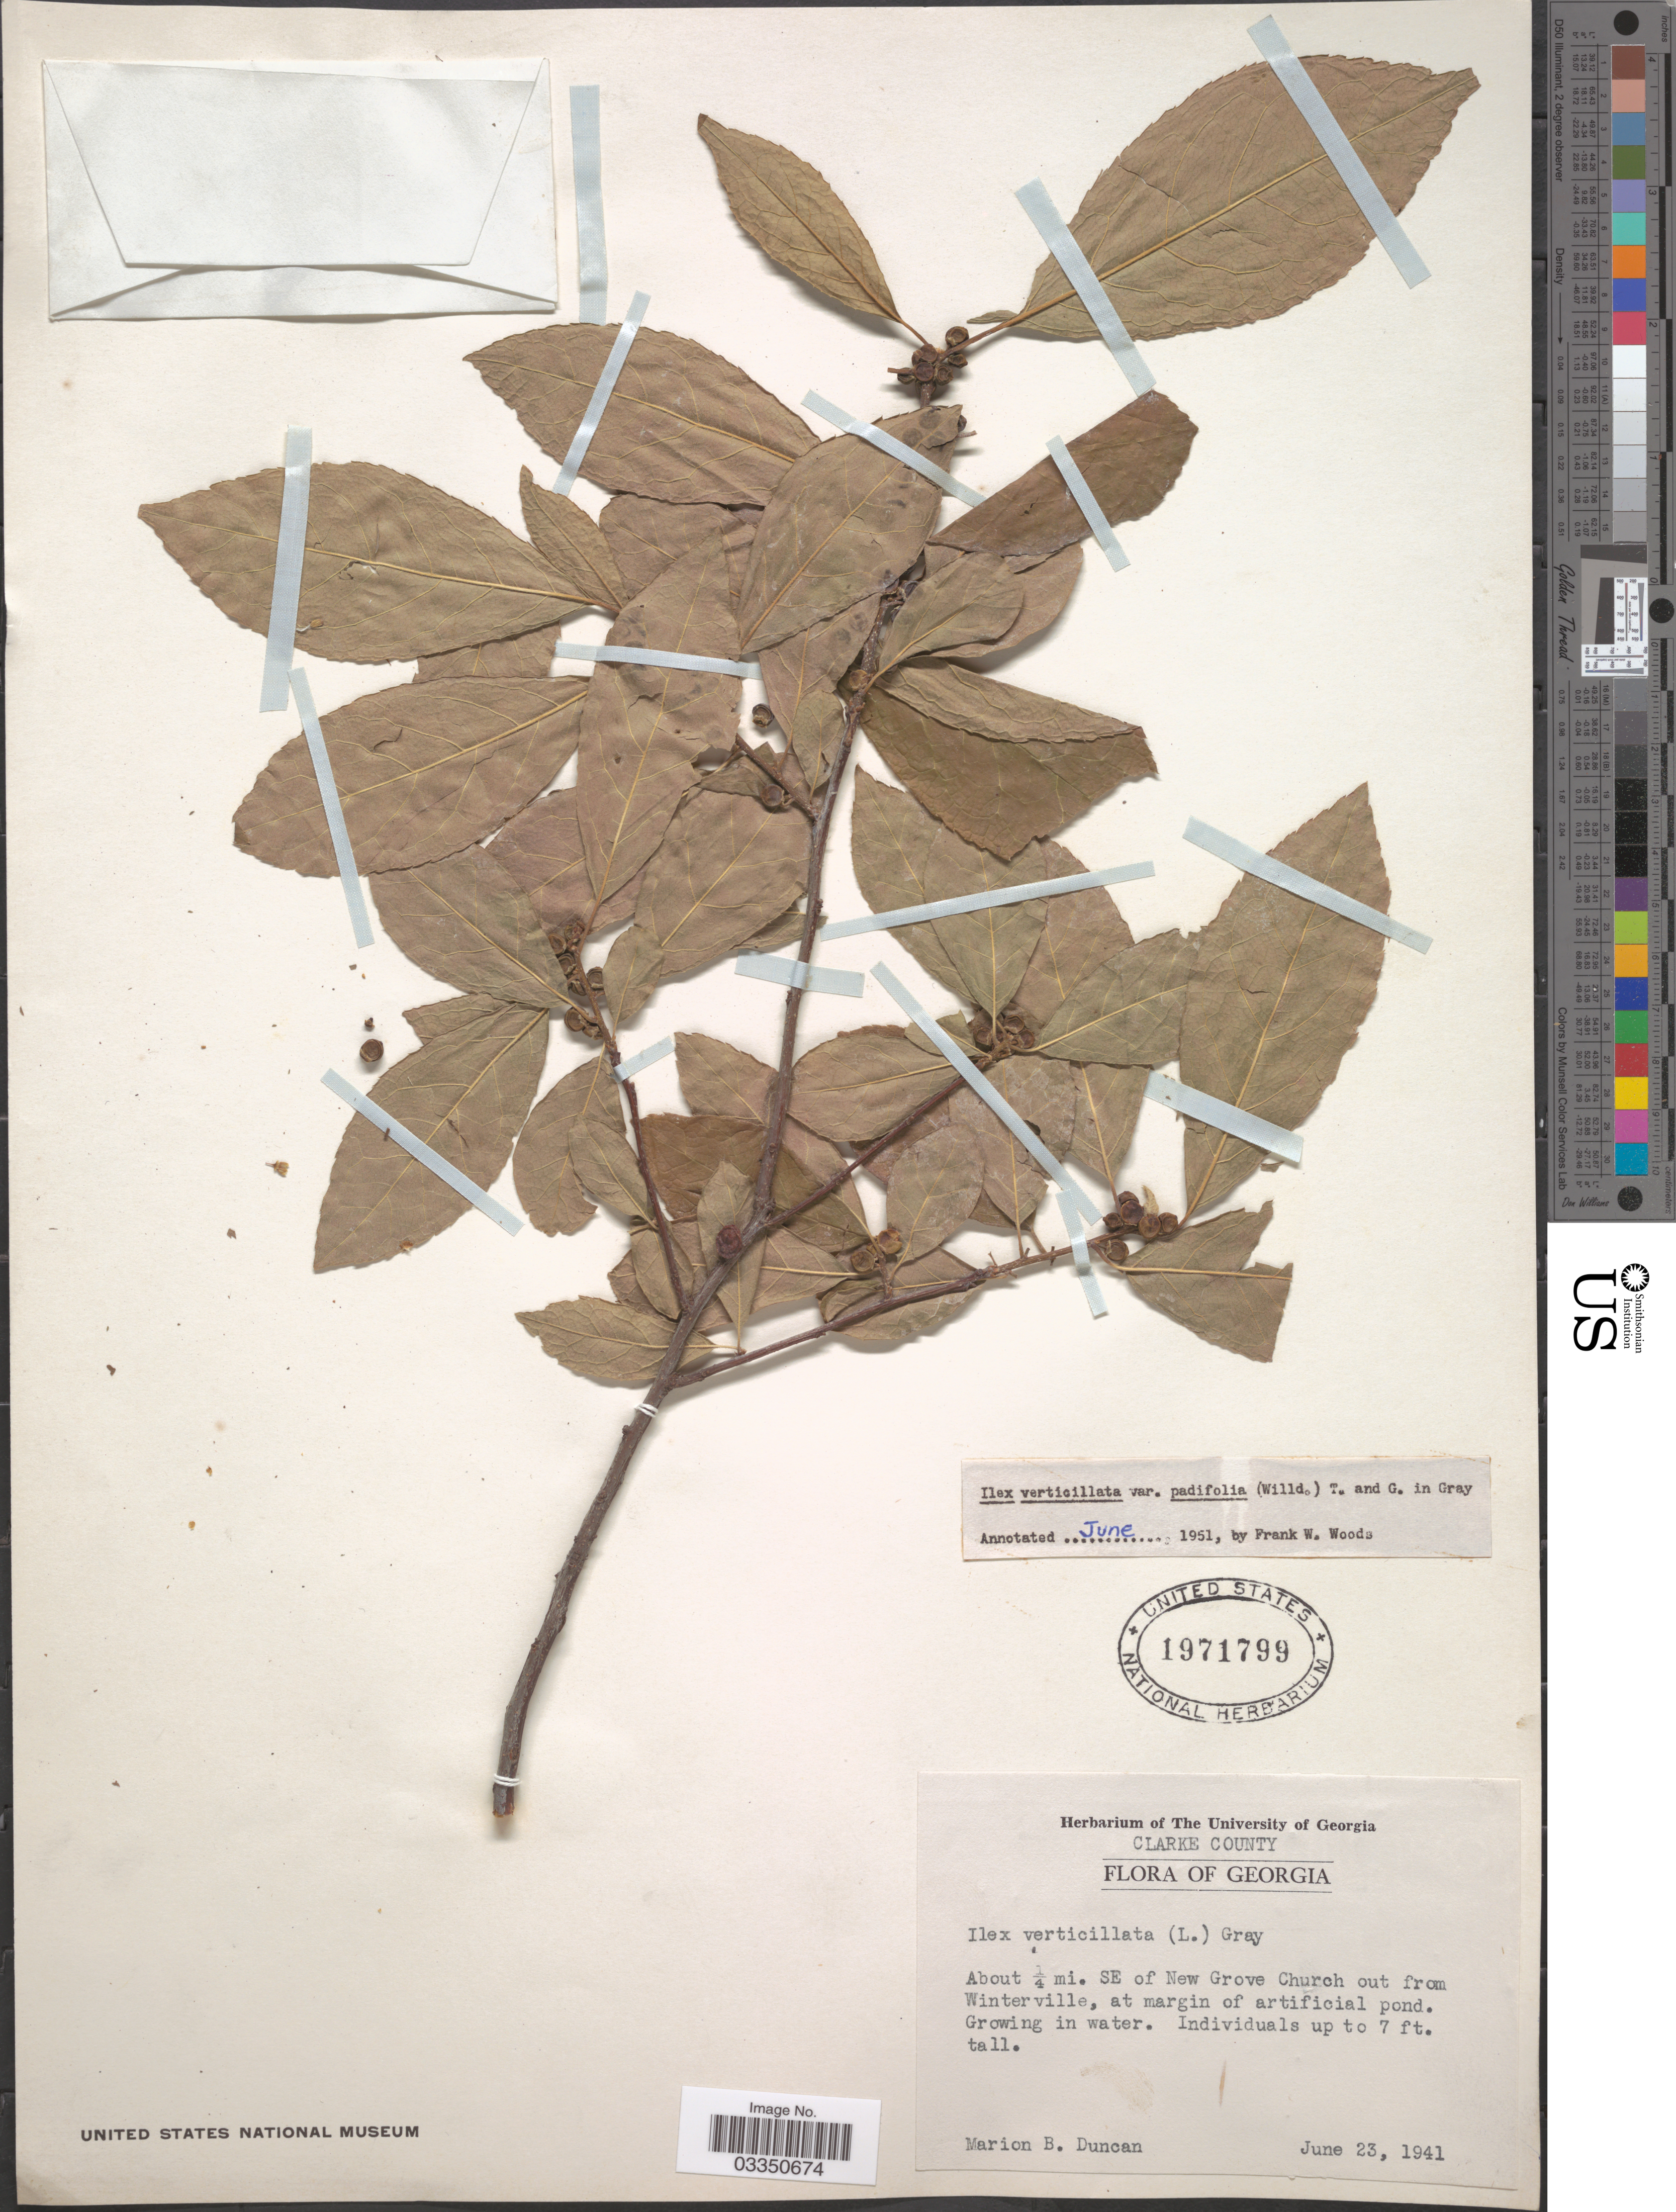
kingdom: Plantae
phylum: Tracheophyta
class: Magnoliopsida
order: Aquifoliales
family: Aquifoliaceae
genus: Ilex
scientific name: Ilex verticillata var. padifolia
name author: (Willd.) Torr. & A. Gray ex S. Watson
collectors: M. Duncan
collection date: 1941-06-23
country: United States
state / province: Georgia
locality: Clarke County. About ¼ mi. SE of New Grove Church out from Winterville, at margin of artificial pond.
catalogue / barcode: US 1971799